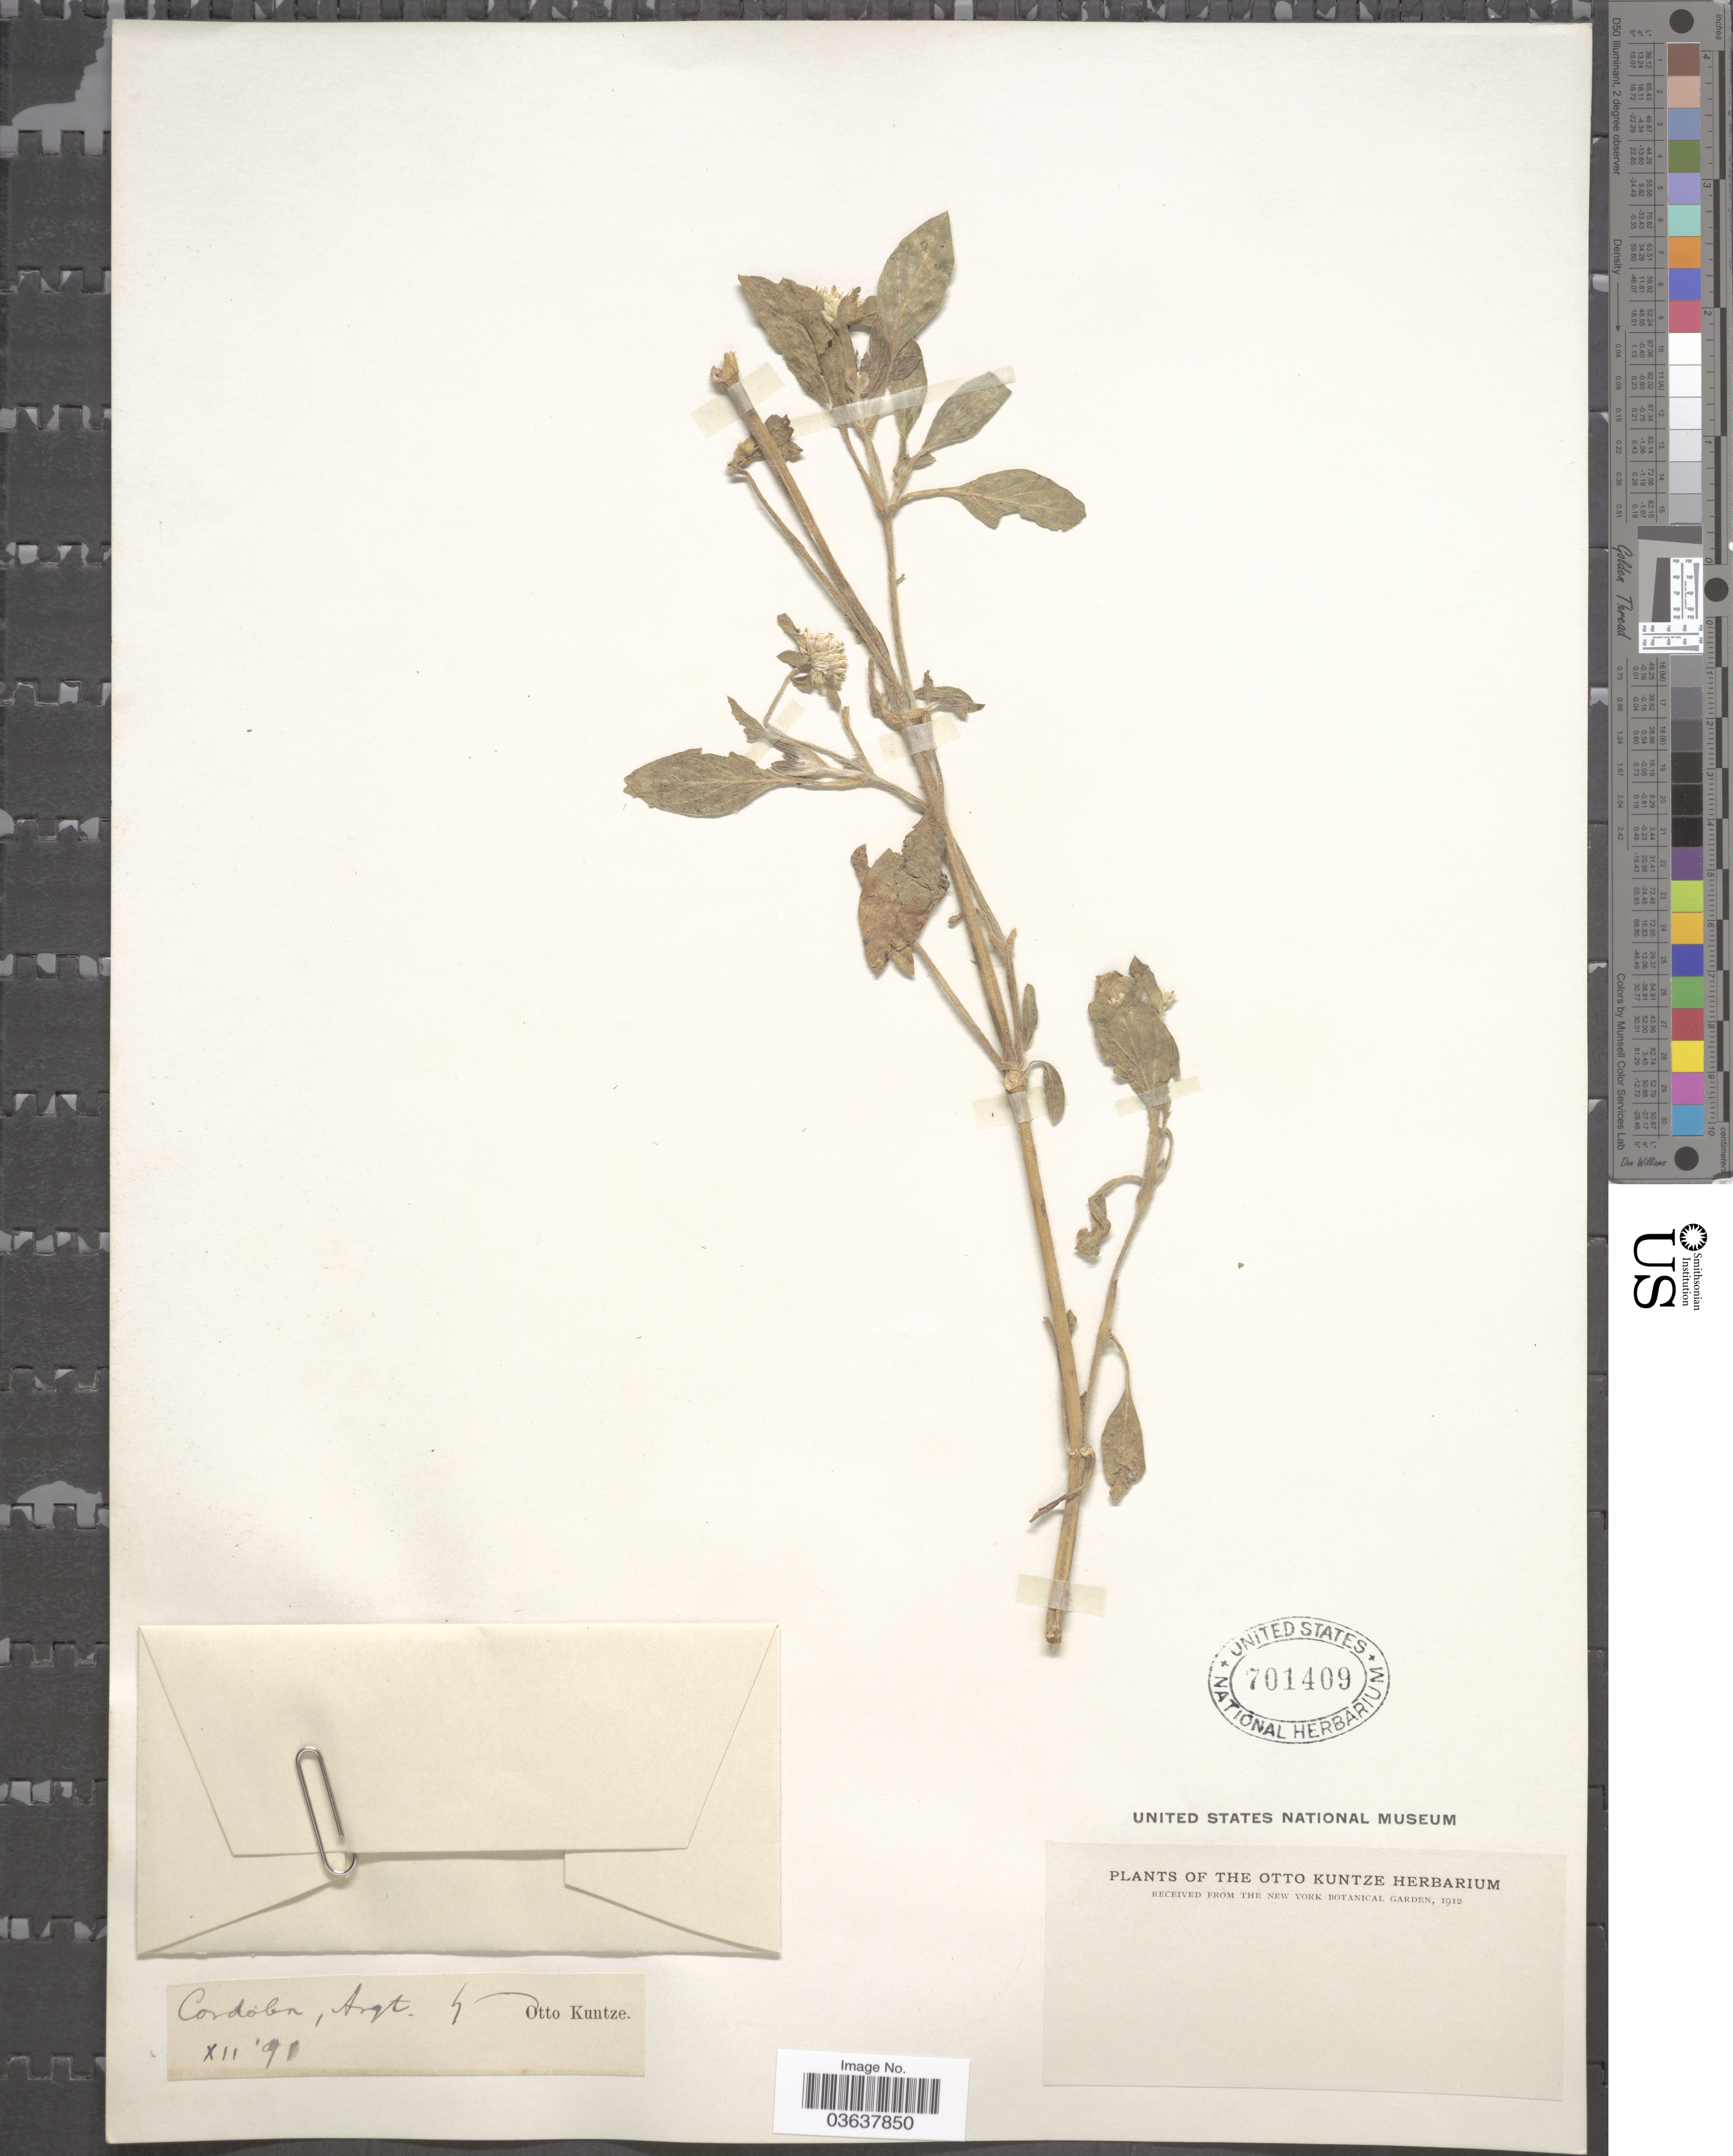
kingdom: Plantae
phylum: Tracheophyta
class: Magnoliopsida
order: Caryophyllales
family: Amaranthaceae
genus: Gomphrena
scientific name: Gomphrena celosioides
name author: Mart.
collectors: C.E.O. Kuntze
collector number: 4?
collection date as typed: Transcribed d/m/y: /12/91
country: Argentina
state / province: Cordoba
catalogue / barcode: US 701409